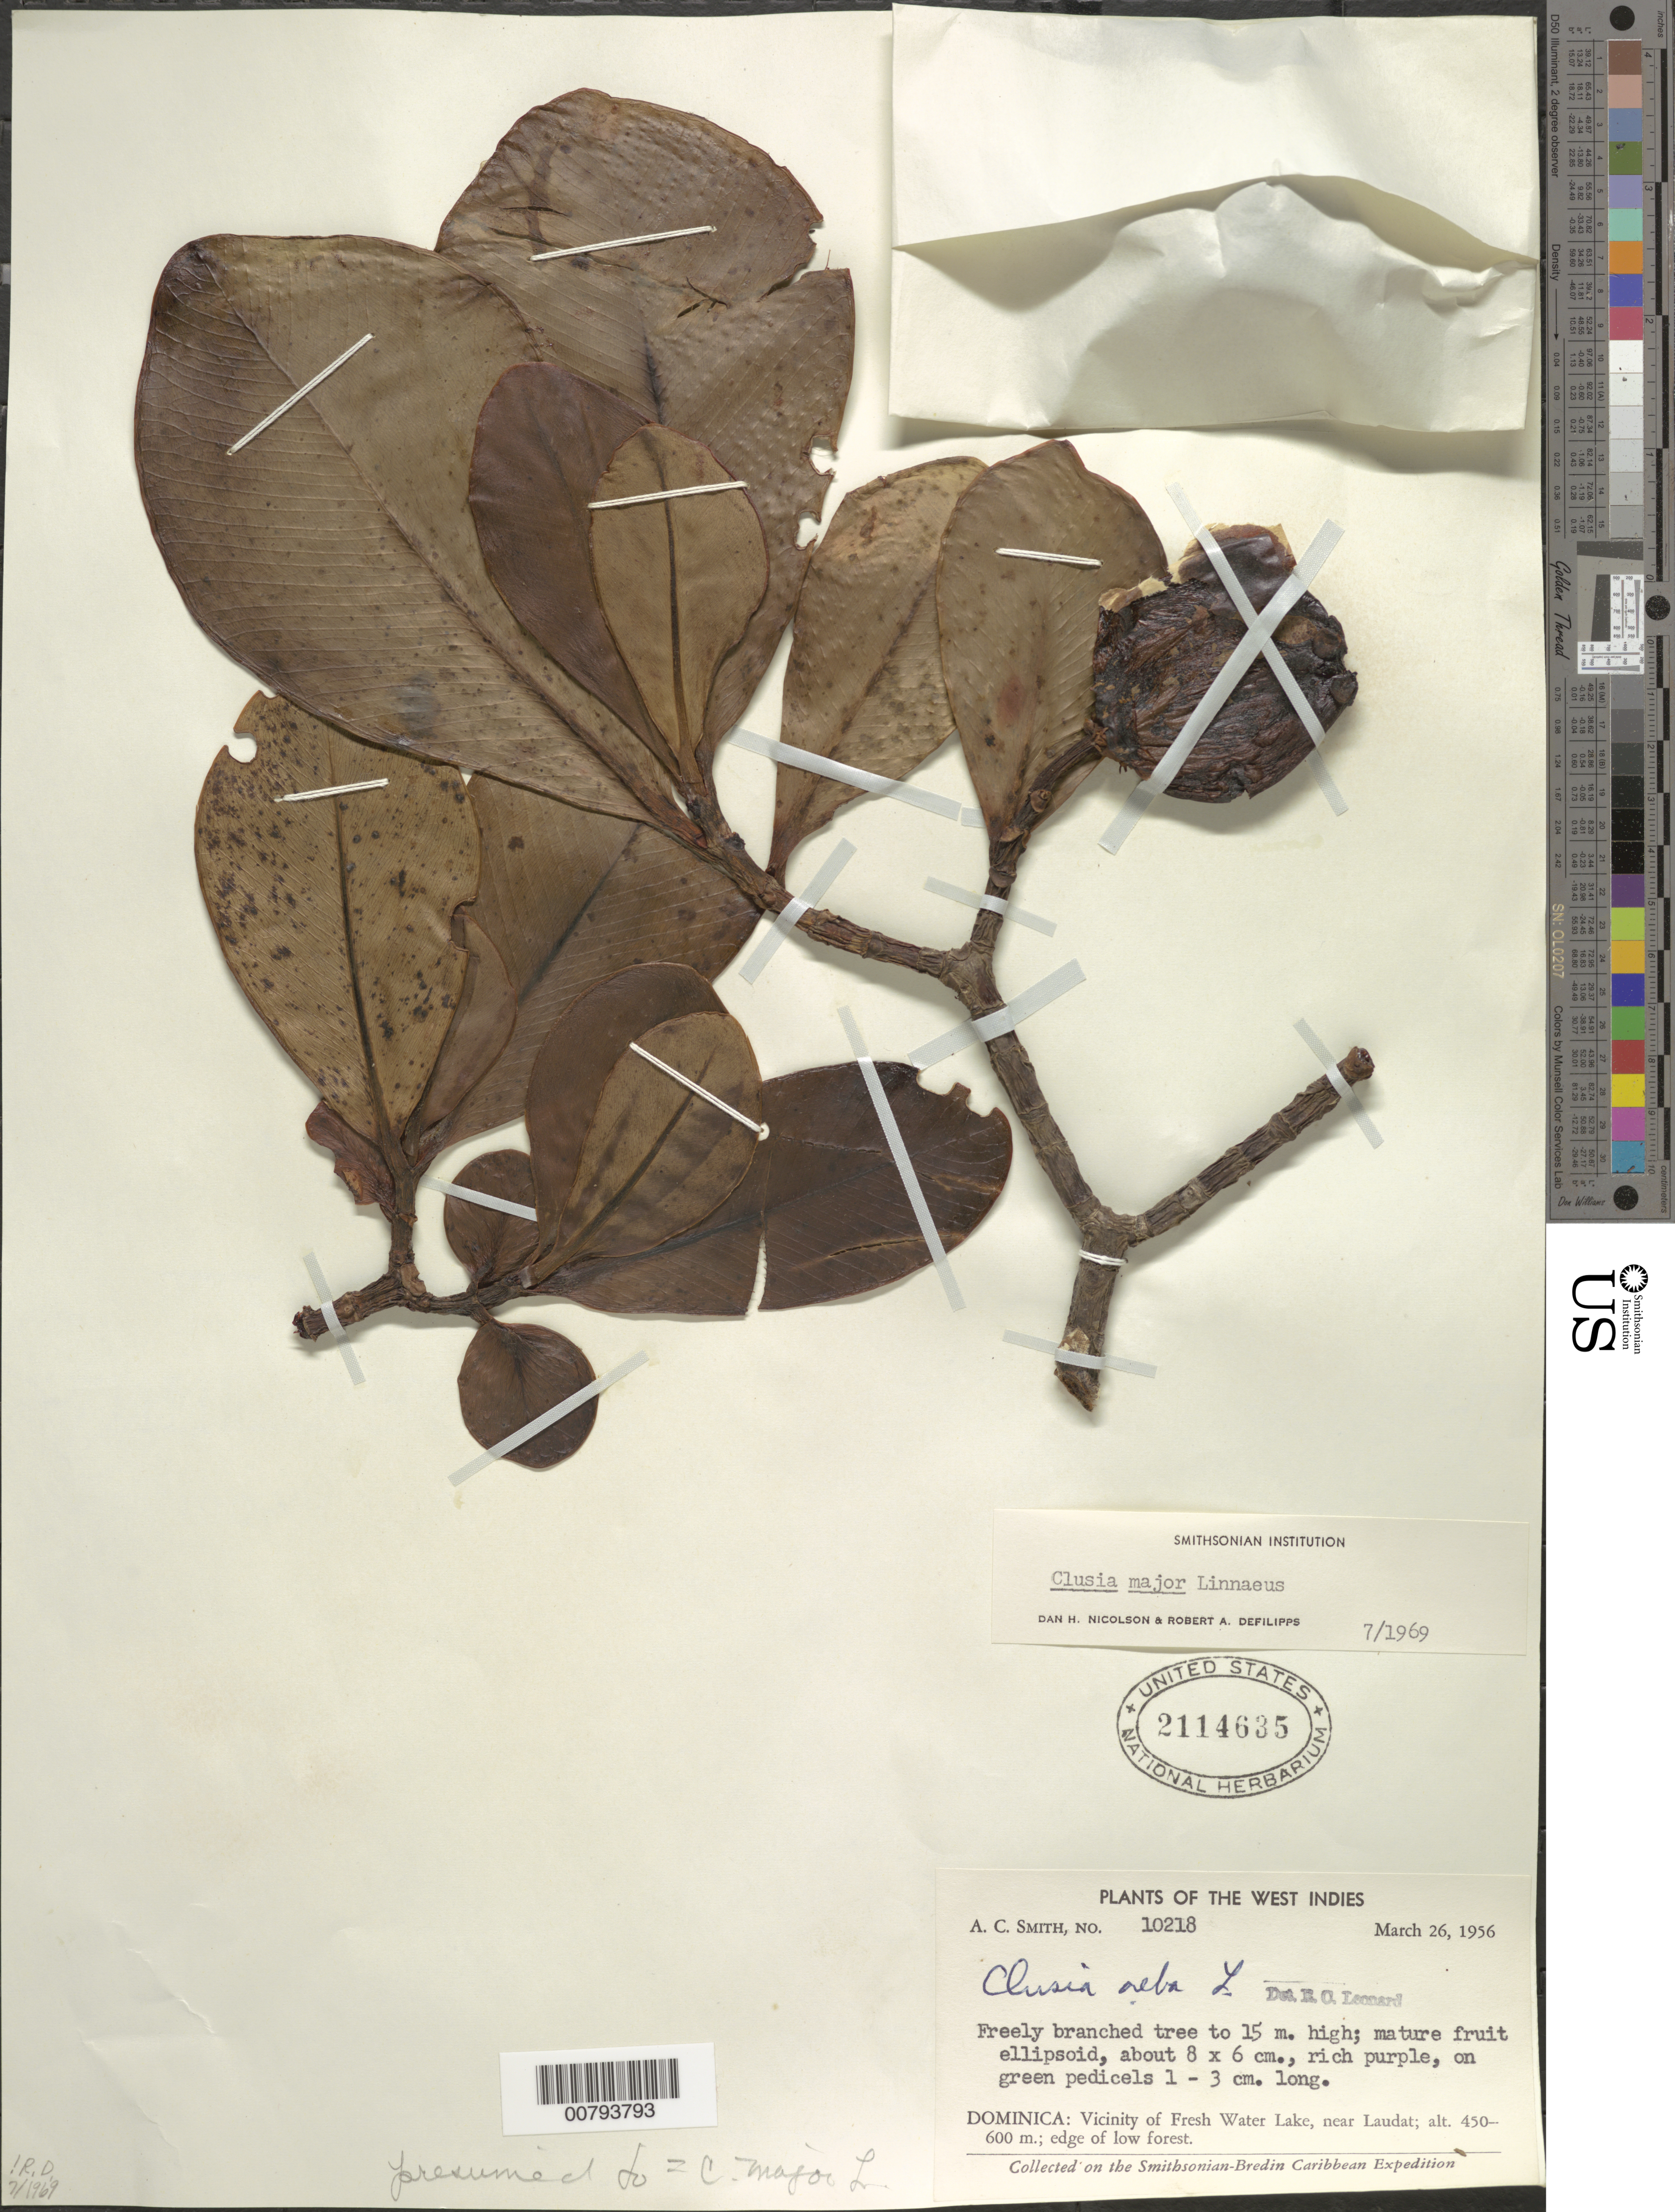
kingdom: Plantae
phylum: Tracheophyta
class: Magnoliopsida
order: Malpighiales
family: Clusiaceae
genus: Clusia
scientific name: Clusia major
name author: L.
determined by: Nicolson, D. H.; DeFilipps, R. A.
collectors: A. C. Smith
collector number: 10218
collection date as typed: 26 Mar 1956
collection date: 1956-03-26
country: Dominica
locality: Vicinity of Fresh Water Lake, near Laudat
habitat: Edge of low forest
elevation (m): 450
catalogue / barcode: US 2114635